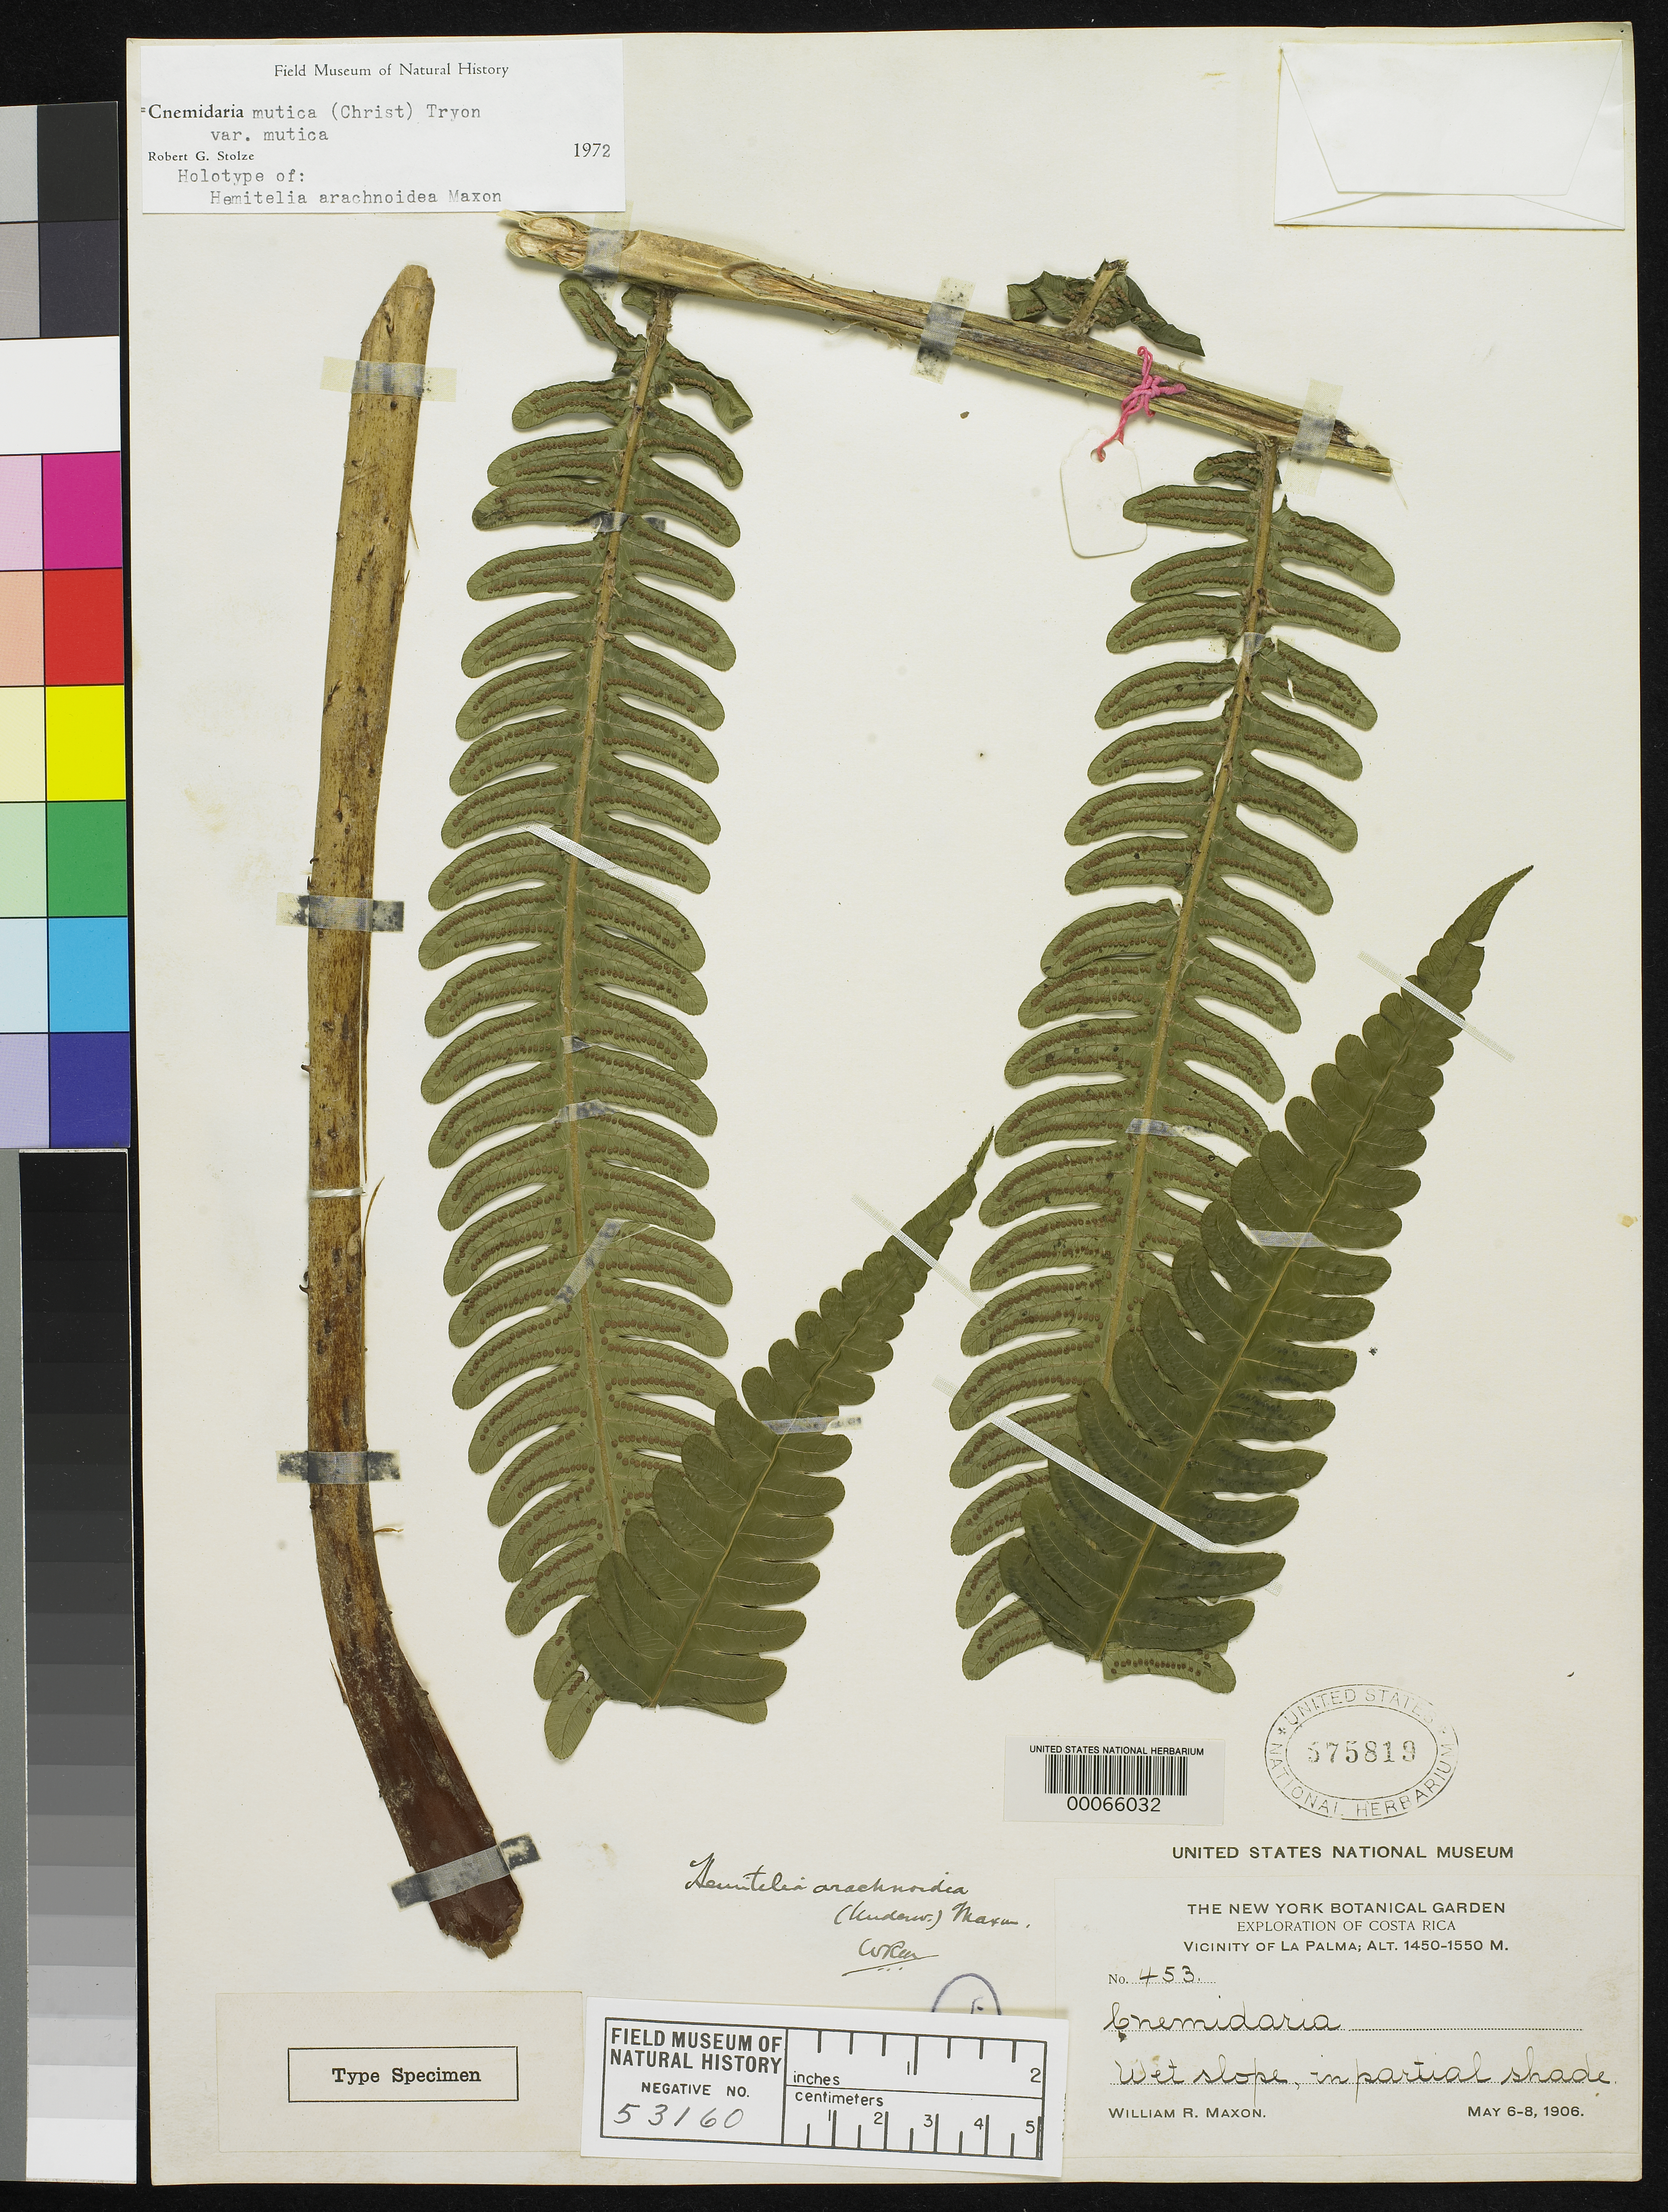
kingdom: Plantae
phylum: Tracheophyta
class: Polypodiopsida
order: Cyatheales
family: Cyatheaceae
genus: Hemitelia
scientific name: Hemitelia arachnoidea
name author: Maxon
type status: Holotype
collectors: W. R. Maxon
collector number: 453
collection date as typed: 06 May 1906 to 08 May 1906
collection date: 1906-05-06/1906-05-08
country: Costa Rica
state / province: San José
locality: Vicinity of La Palma.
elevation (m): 1450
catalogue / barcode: US 575819